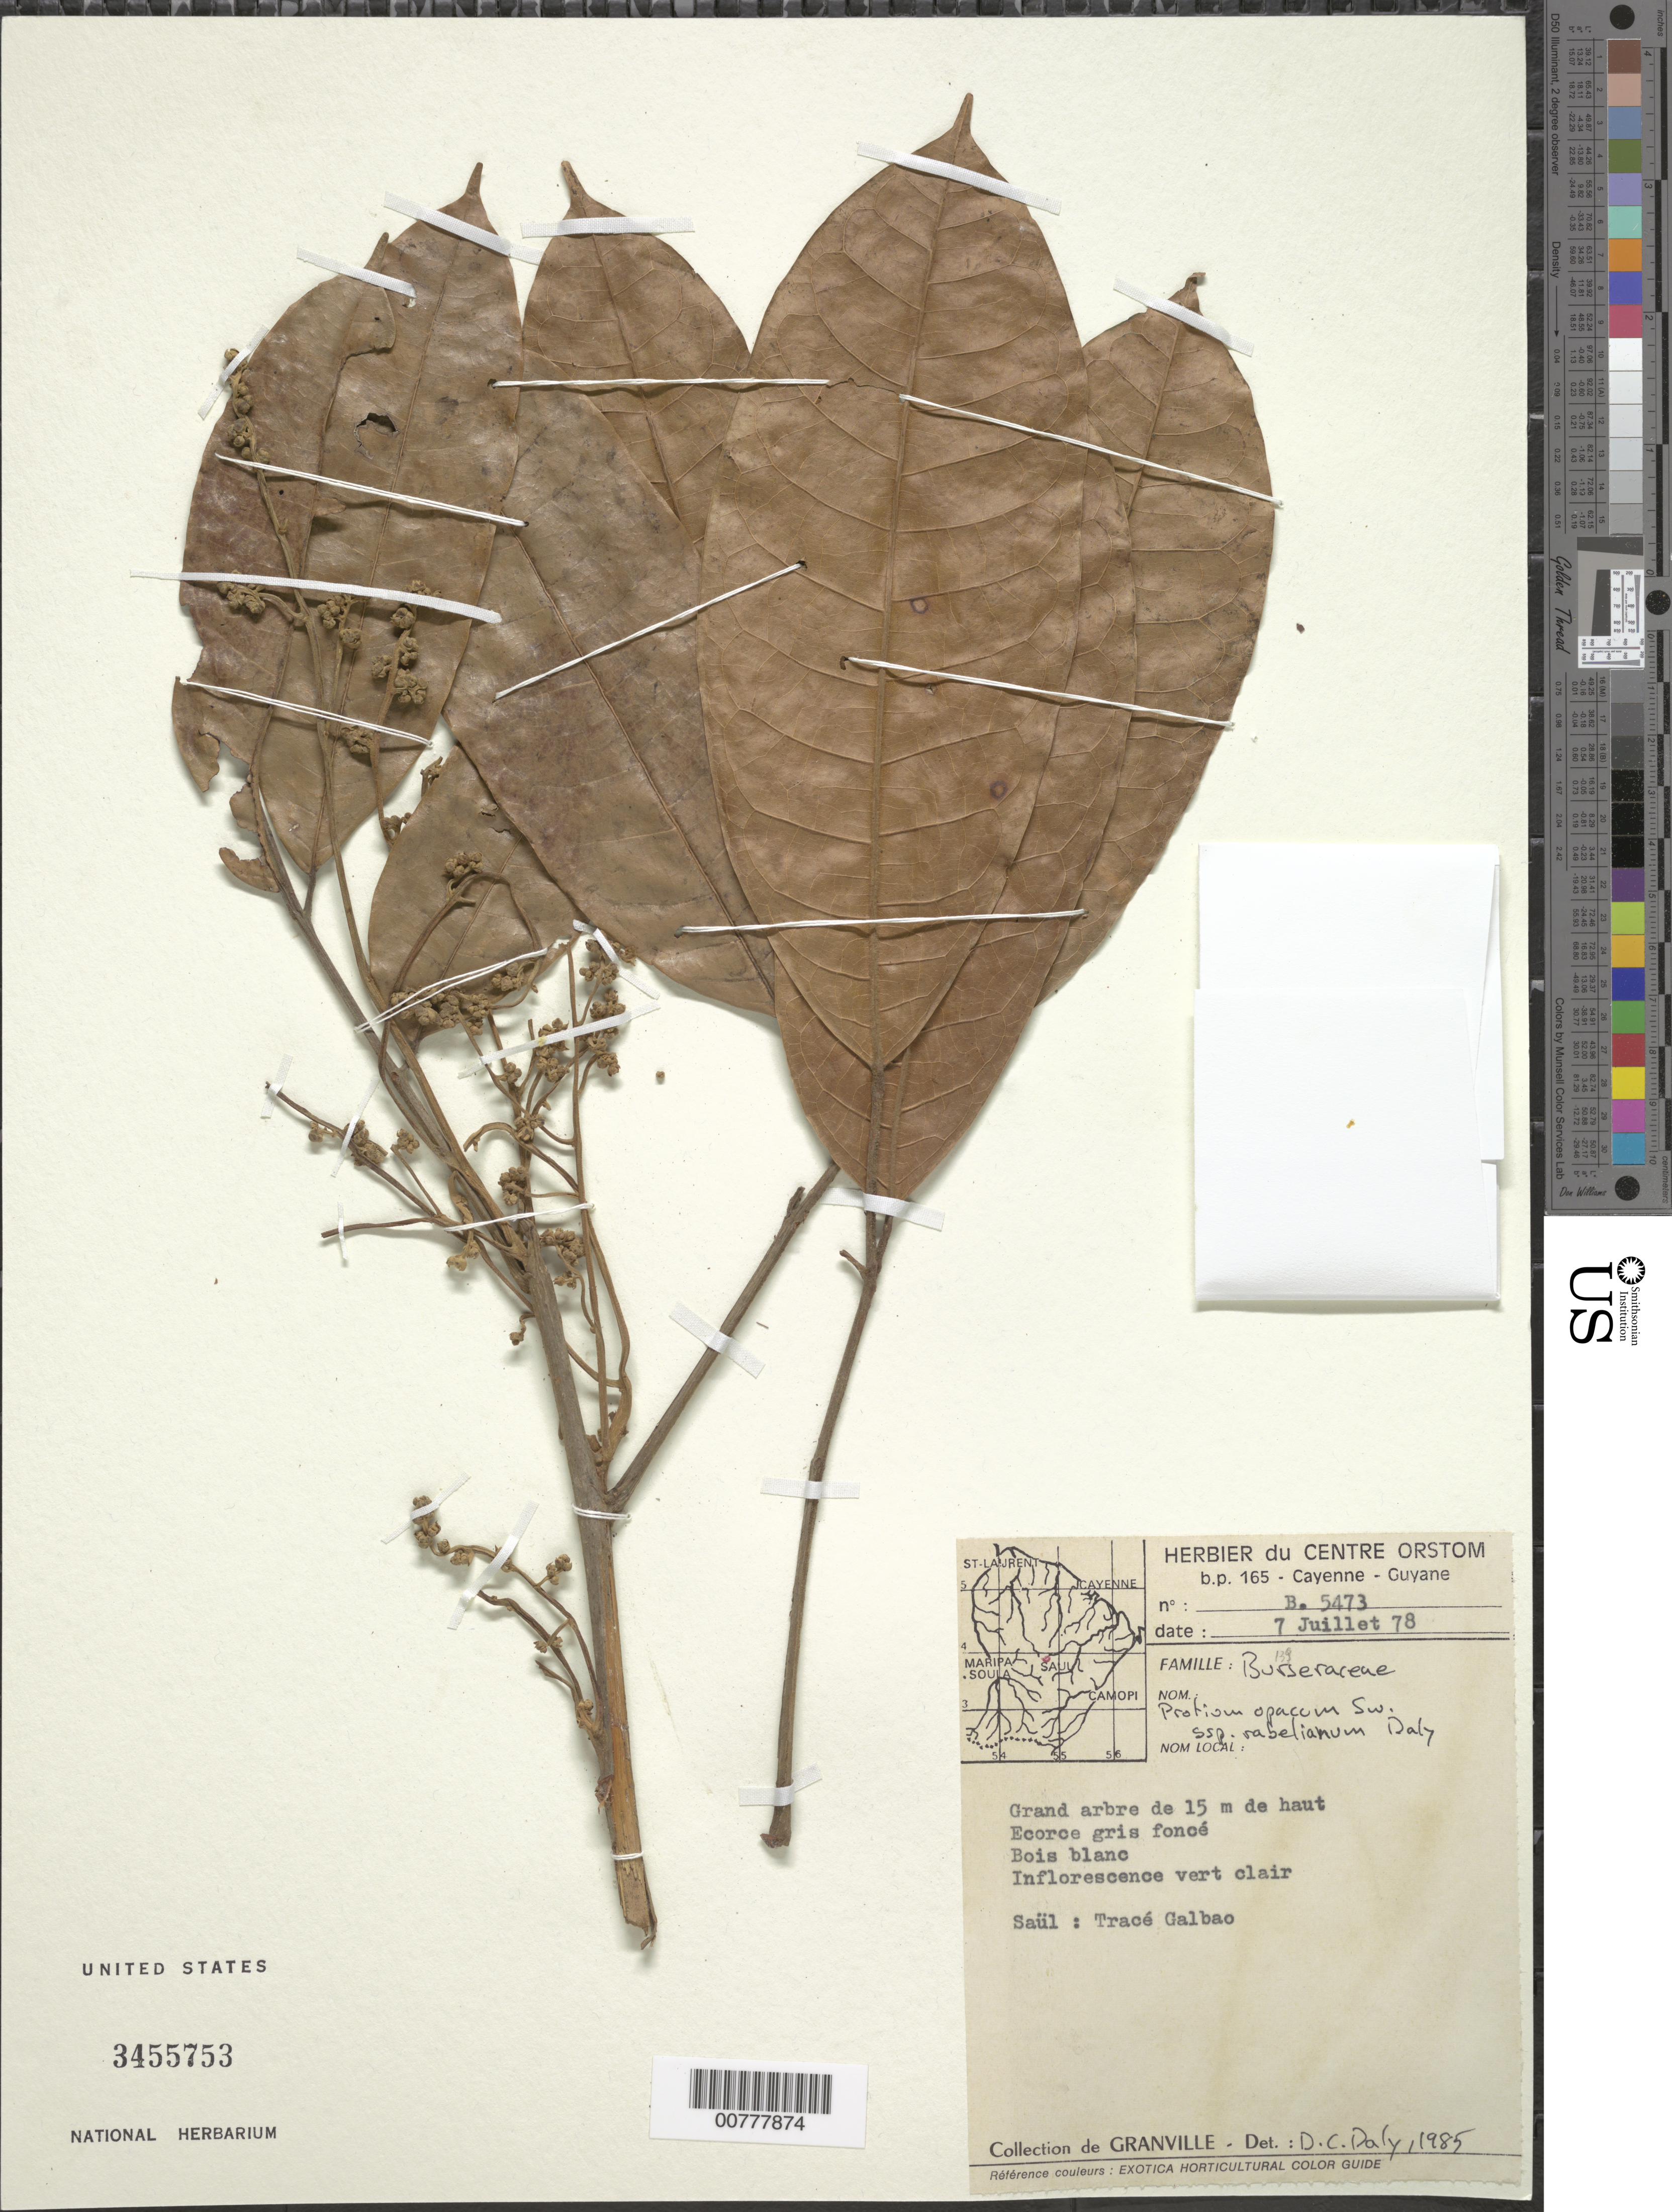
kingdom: Plantae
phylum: Tracheophyta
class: Magnoliopsida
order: Sapindales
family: Burseraceae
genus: Protium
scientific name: Protium opacum subsp. rabelianum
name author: Daly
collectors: J.-J. de Granville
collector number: B 5473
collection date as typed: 7-Jul-78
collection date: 1978-07-07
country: French Guiana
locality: Saul, Trace Galbao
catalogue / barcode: US 3455753